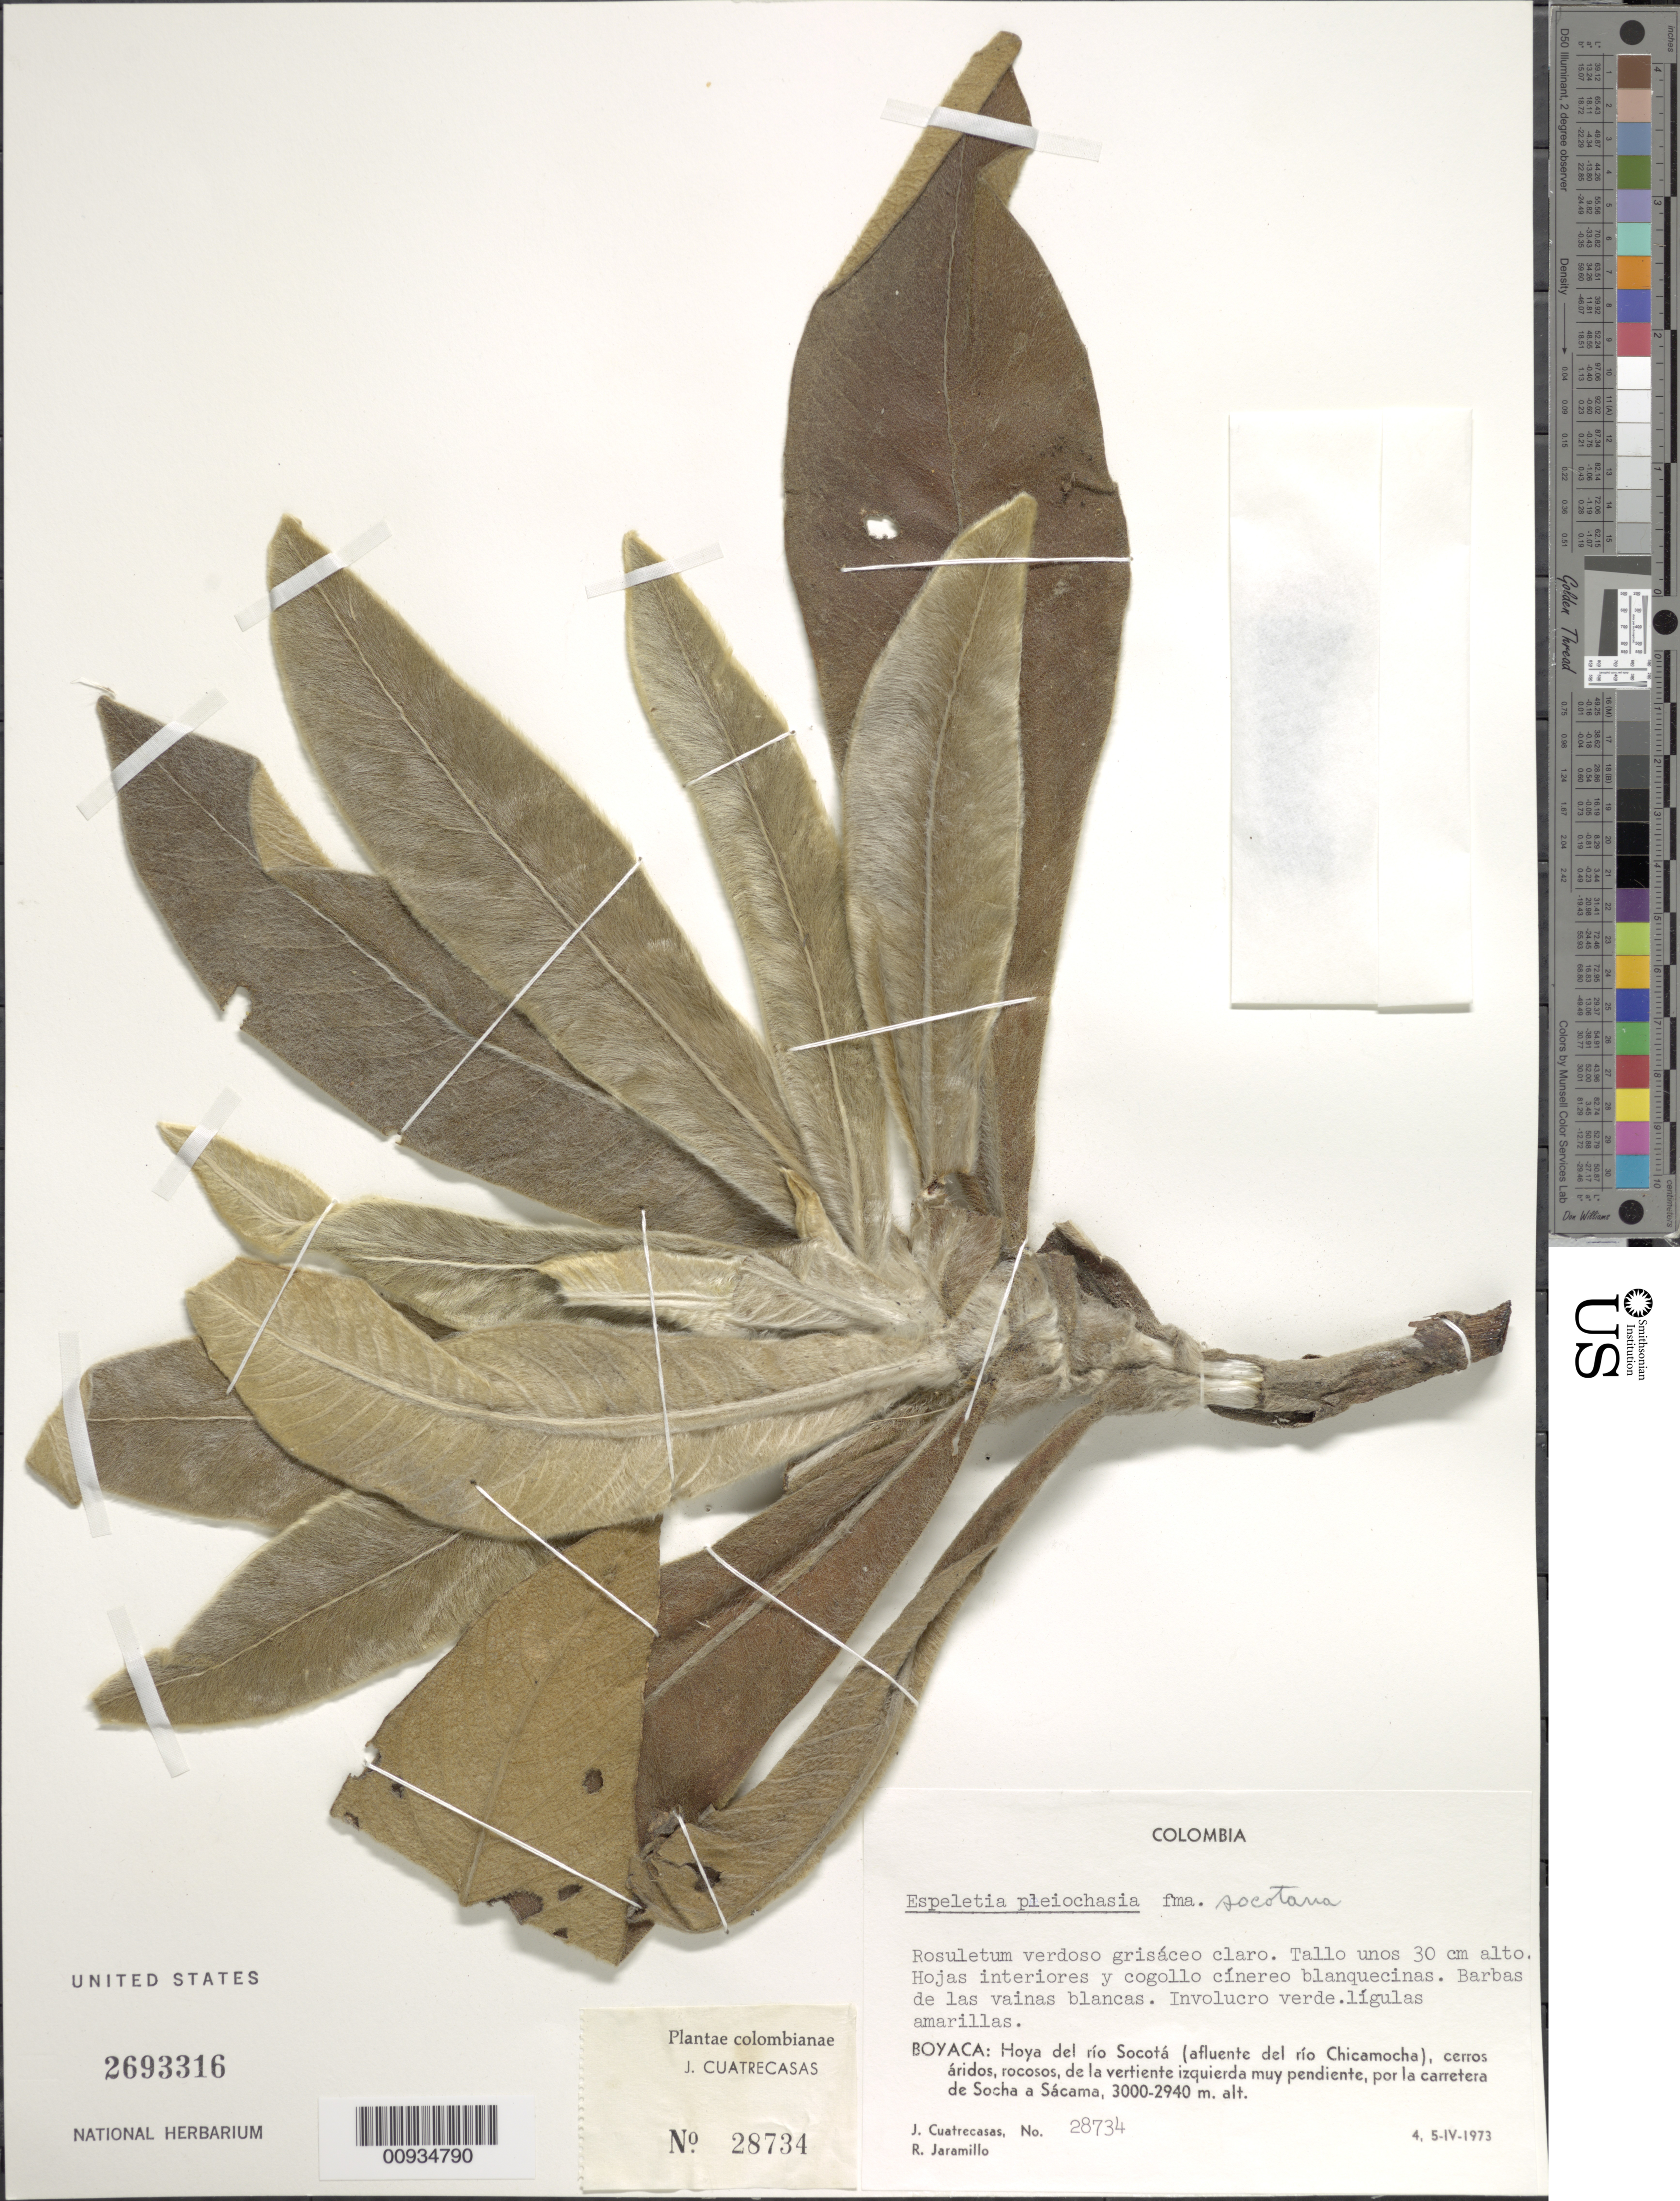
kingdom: Plantae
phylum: Tracheophyta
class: Magnoliopsida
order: Asterales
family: Asteraceae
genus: Espeletiopsis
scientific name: Espeletiopsis pleichasia var. socotana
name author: Cuatrec.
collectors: J. Cuatrecasas & R. Jaramillo M.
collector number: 28734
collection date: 1973-04-04/1973-04-05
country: Colombia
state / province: Boyacá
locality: Hoya del Río Socotá (afluente del Río Chicamocha), cerros áridos, rocosos, de la vertiente izquierda muy pendiente, por la carretera de Socha a Sácama.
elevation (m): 2940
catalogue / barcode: US 2693316